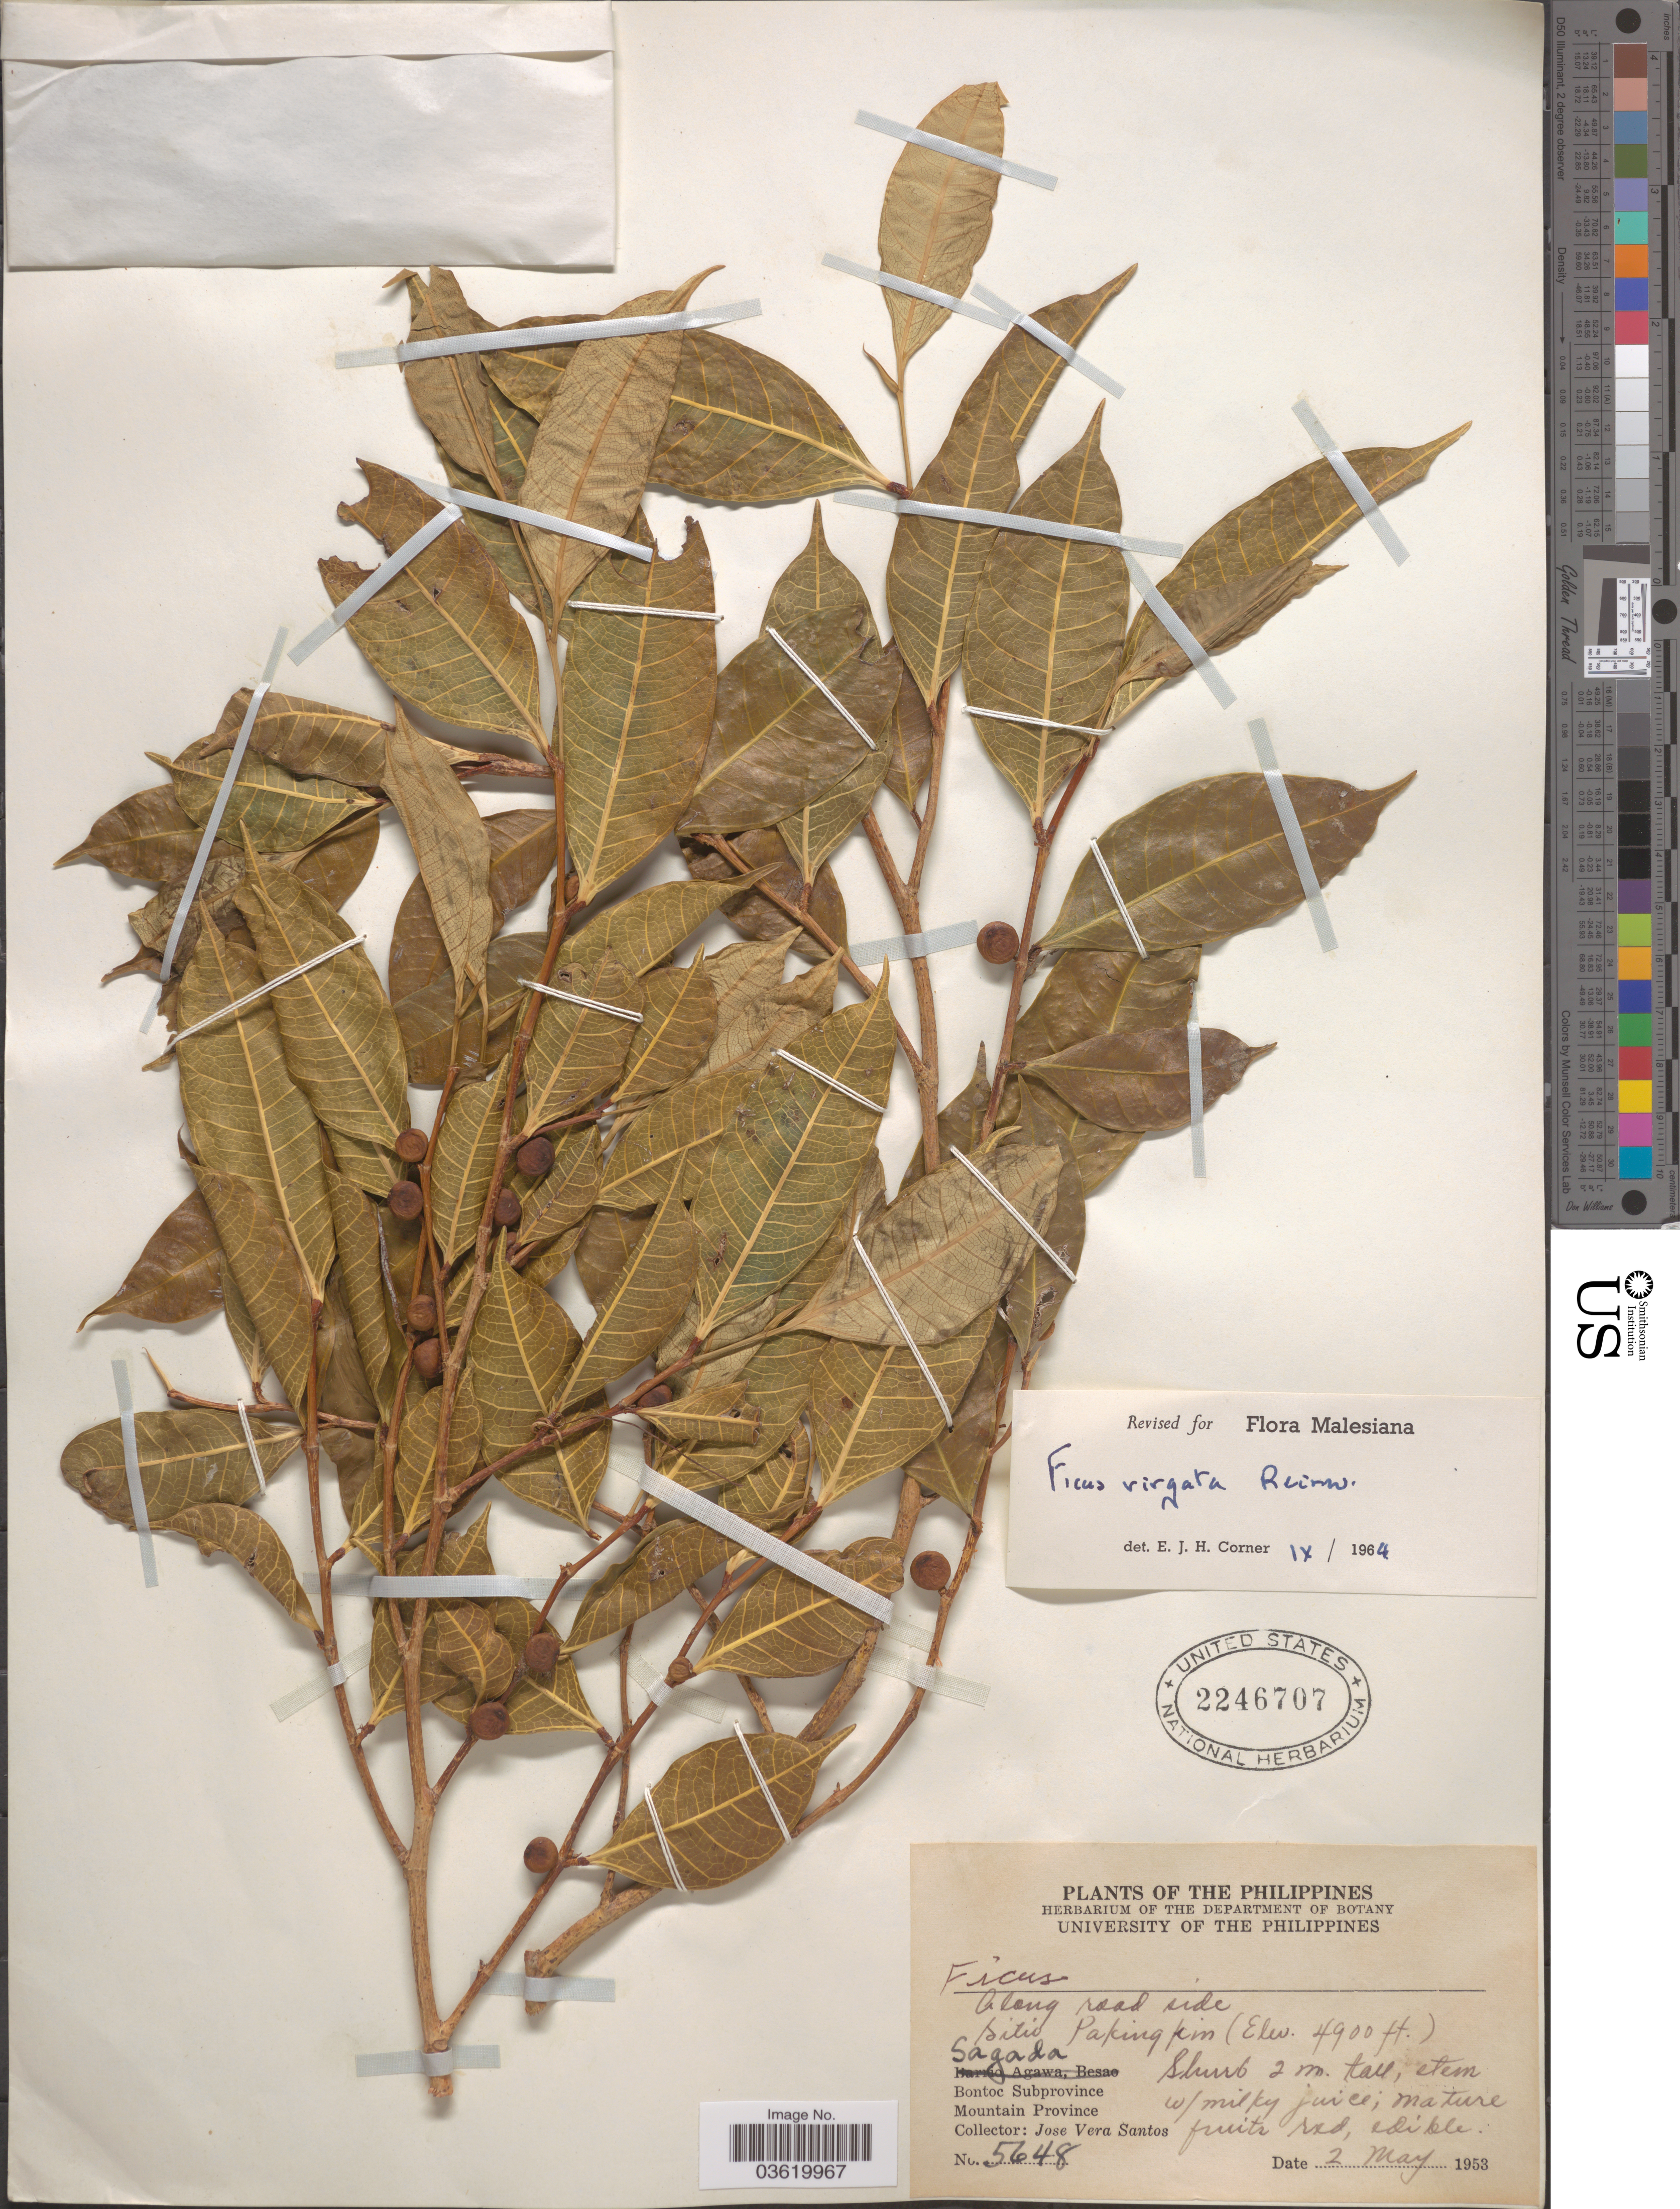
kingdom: Plantae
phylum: Tracheophyta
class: Magnoliopsida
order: Rosales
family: Moraceae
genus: Ficus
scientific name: Ficus virgata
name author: Reinw.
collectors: J. Santos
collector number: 5648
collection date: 1953-05-02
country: Philippines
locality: Along road side Sitio Paking Kin. Sagada. Botoc Subprovince. Mountain Province.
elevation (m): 1494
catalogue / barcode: US 2246707